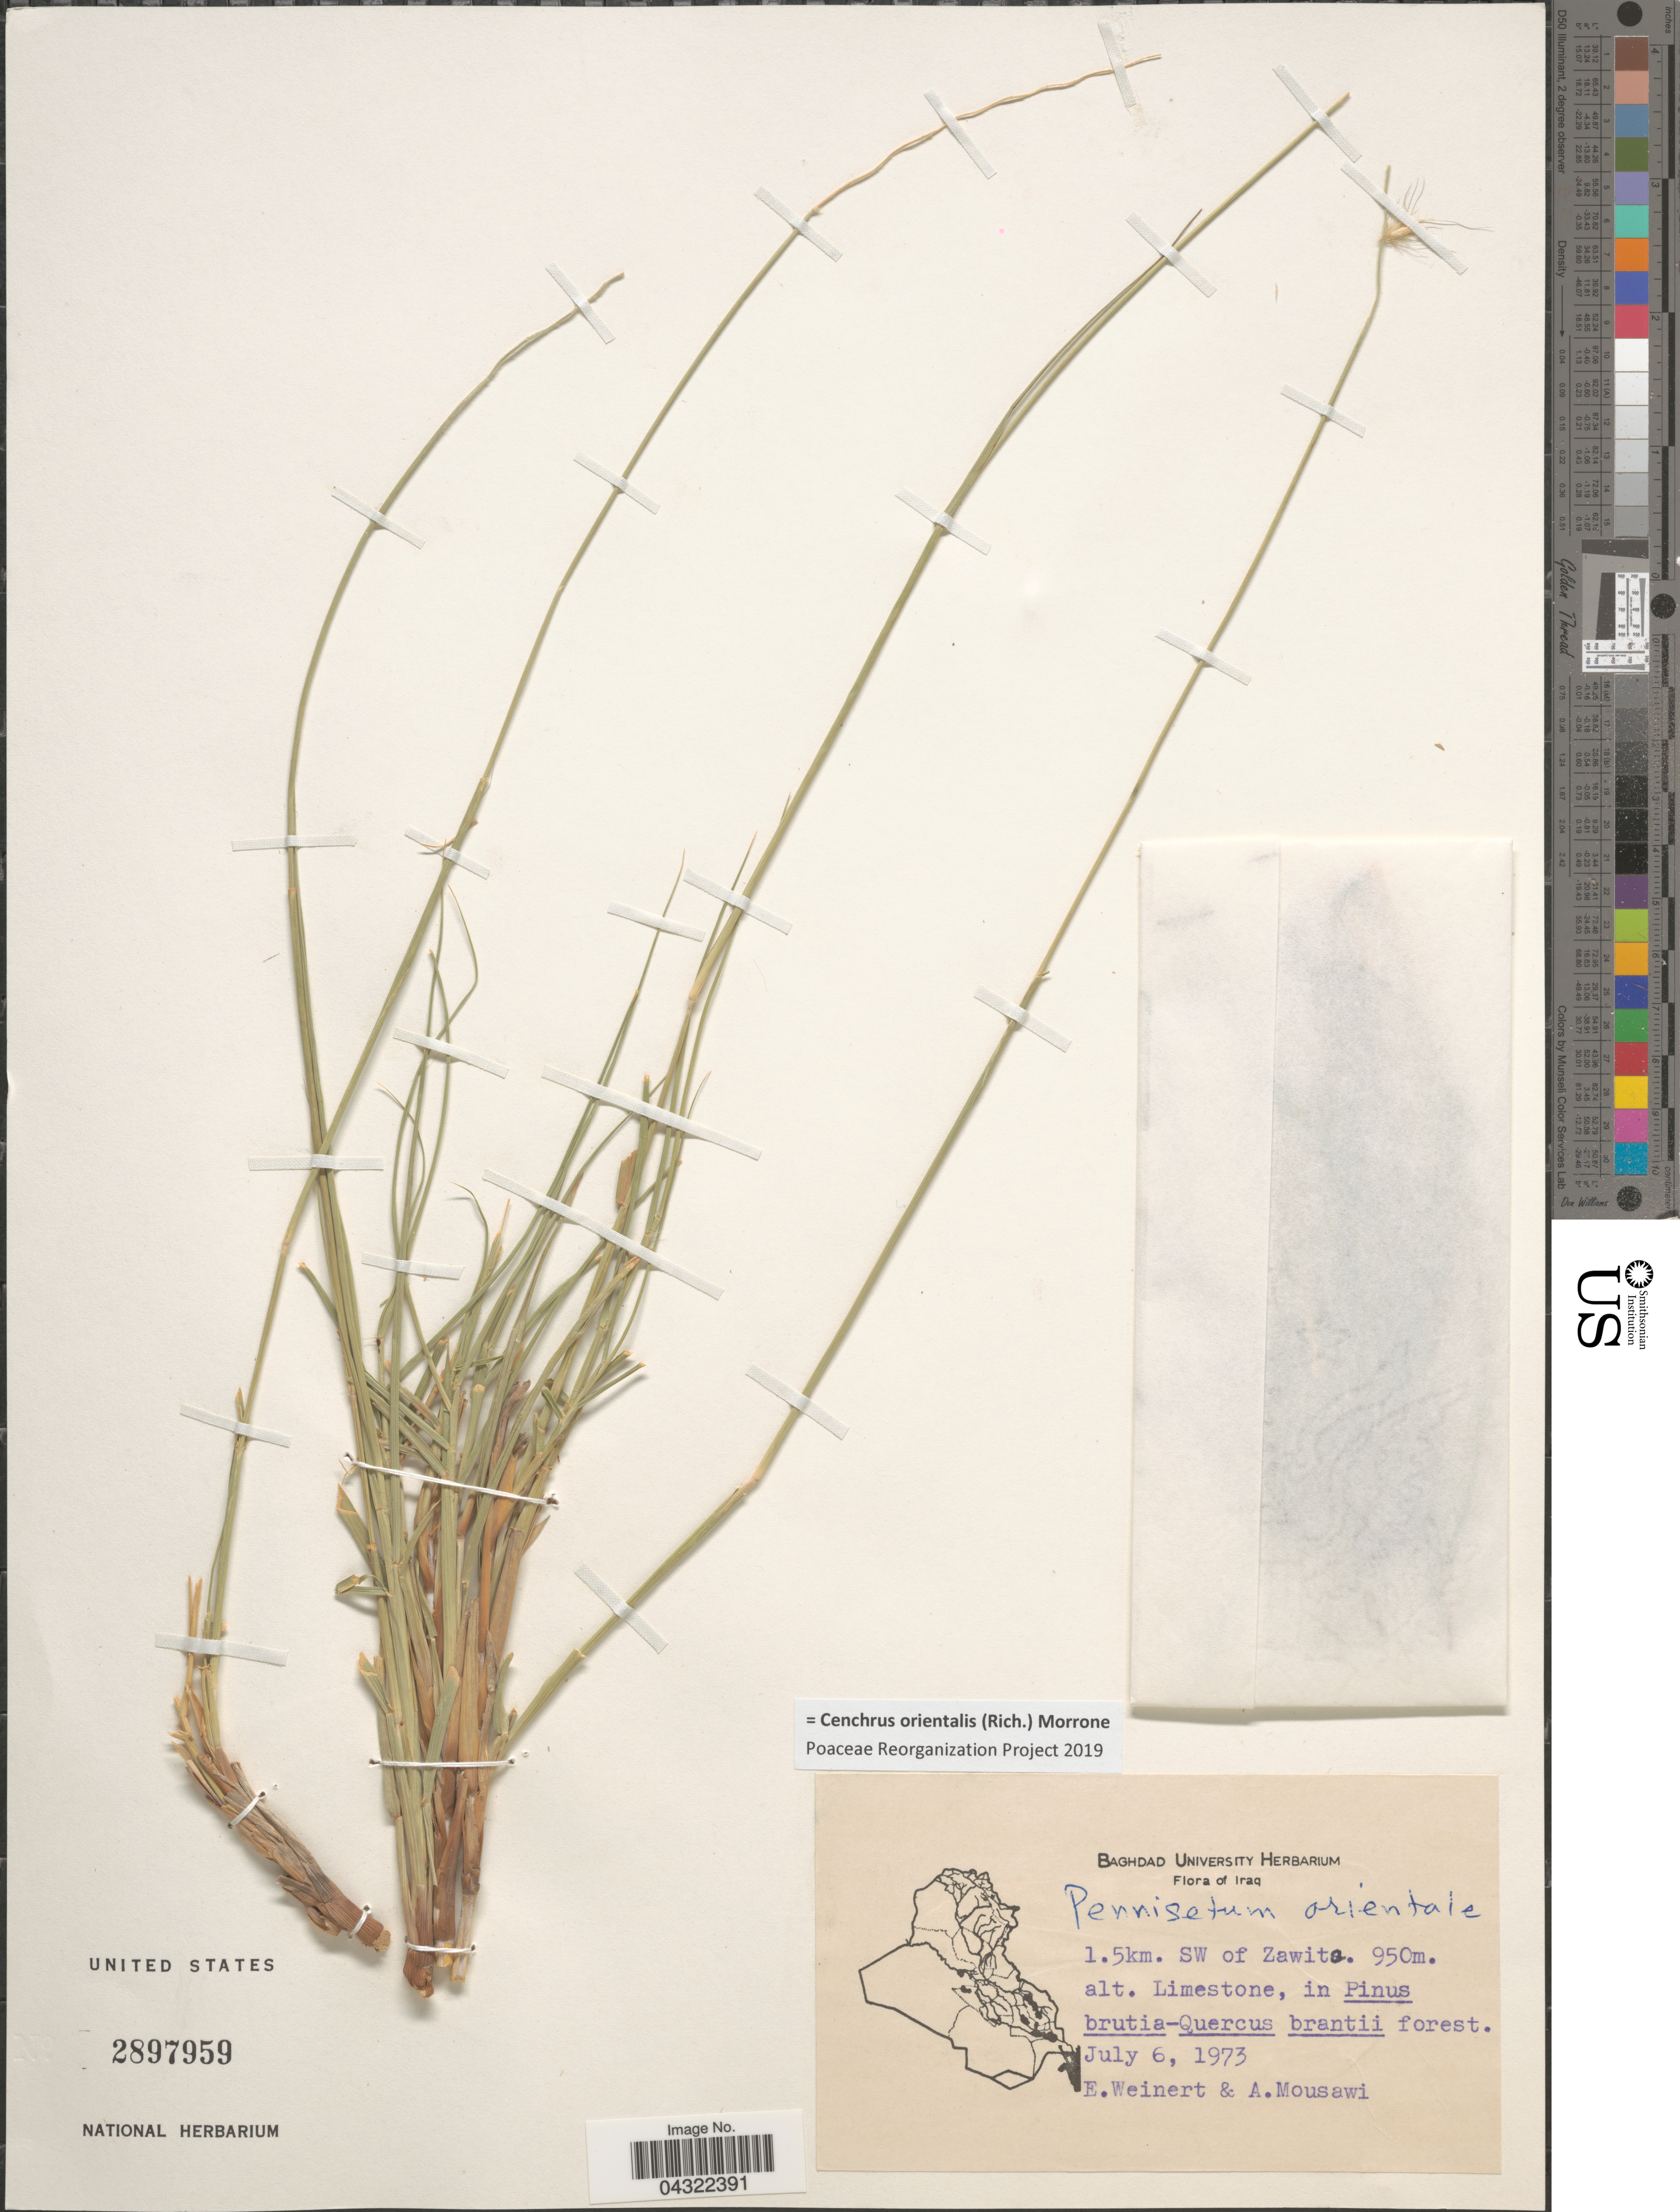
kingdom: Plantae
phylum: Tracheophyta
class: Liliopsida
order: Poales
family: Poaceae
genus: Cenchrus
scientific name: Cenchrus orientalis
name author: (Rich.) Morrone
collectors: E. Weinert & A. Mousawi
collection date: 1973-07-06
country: Iraq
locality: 1.5km. SW of Zawita.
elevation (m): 950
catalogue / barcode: US 2897959